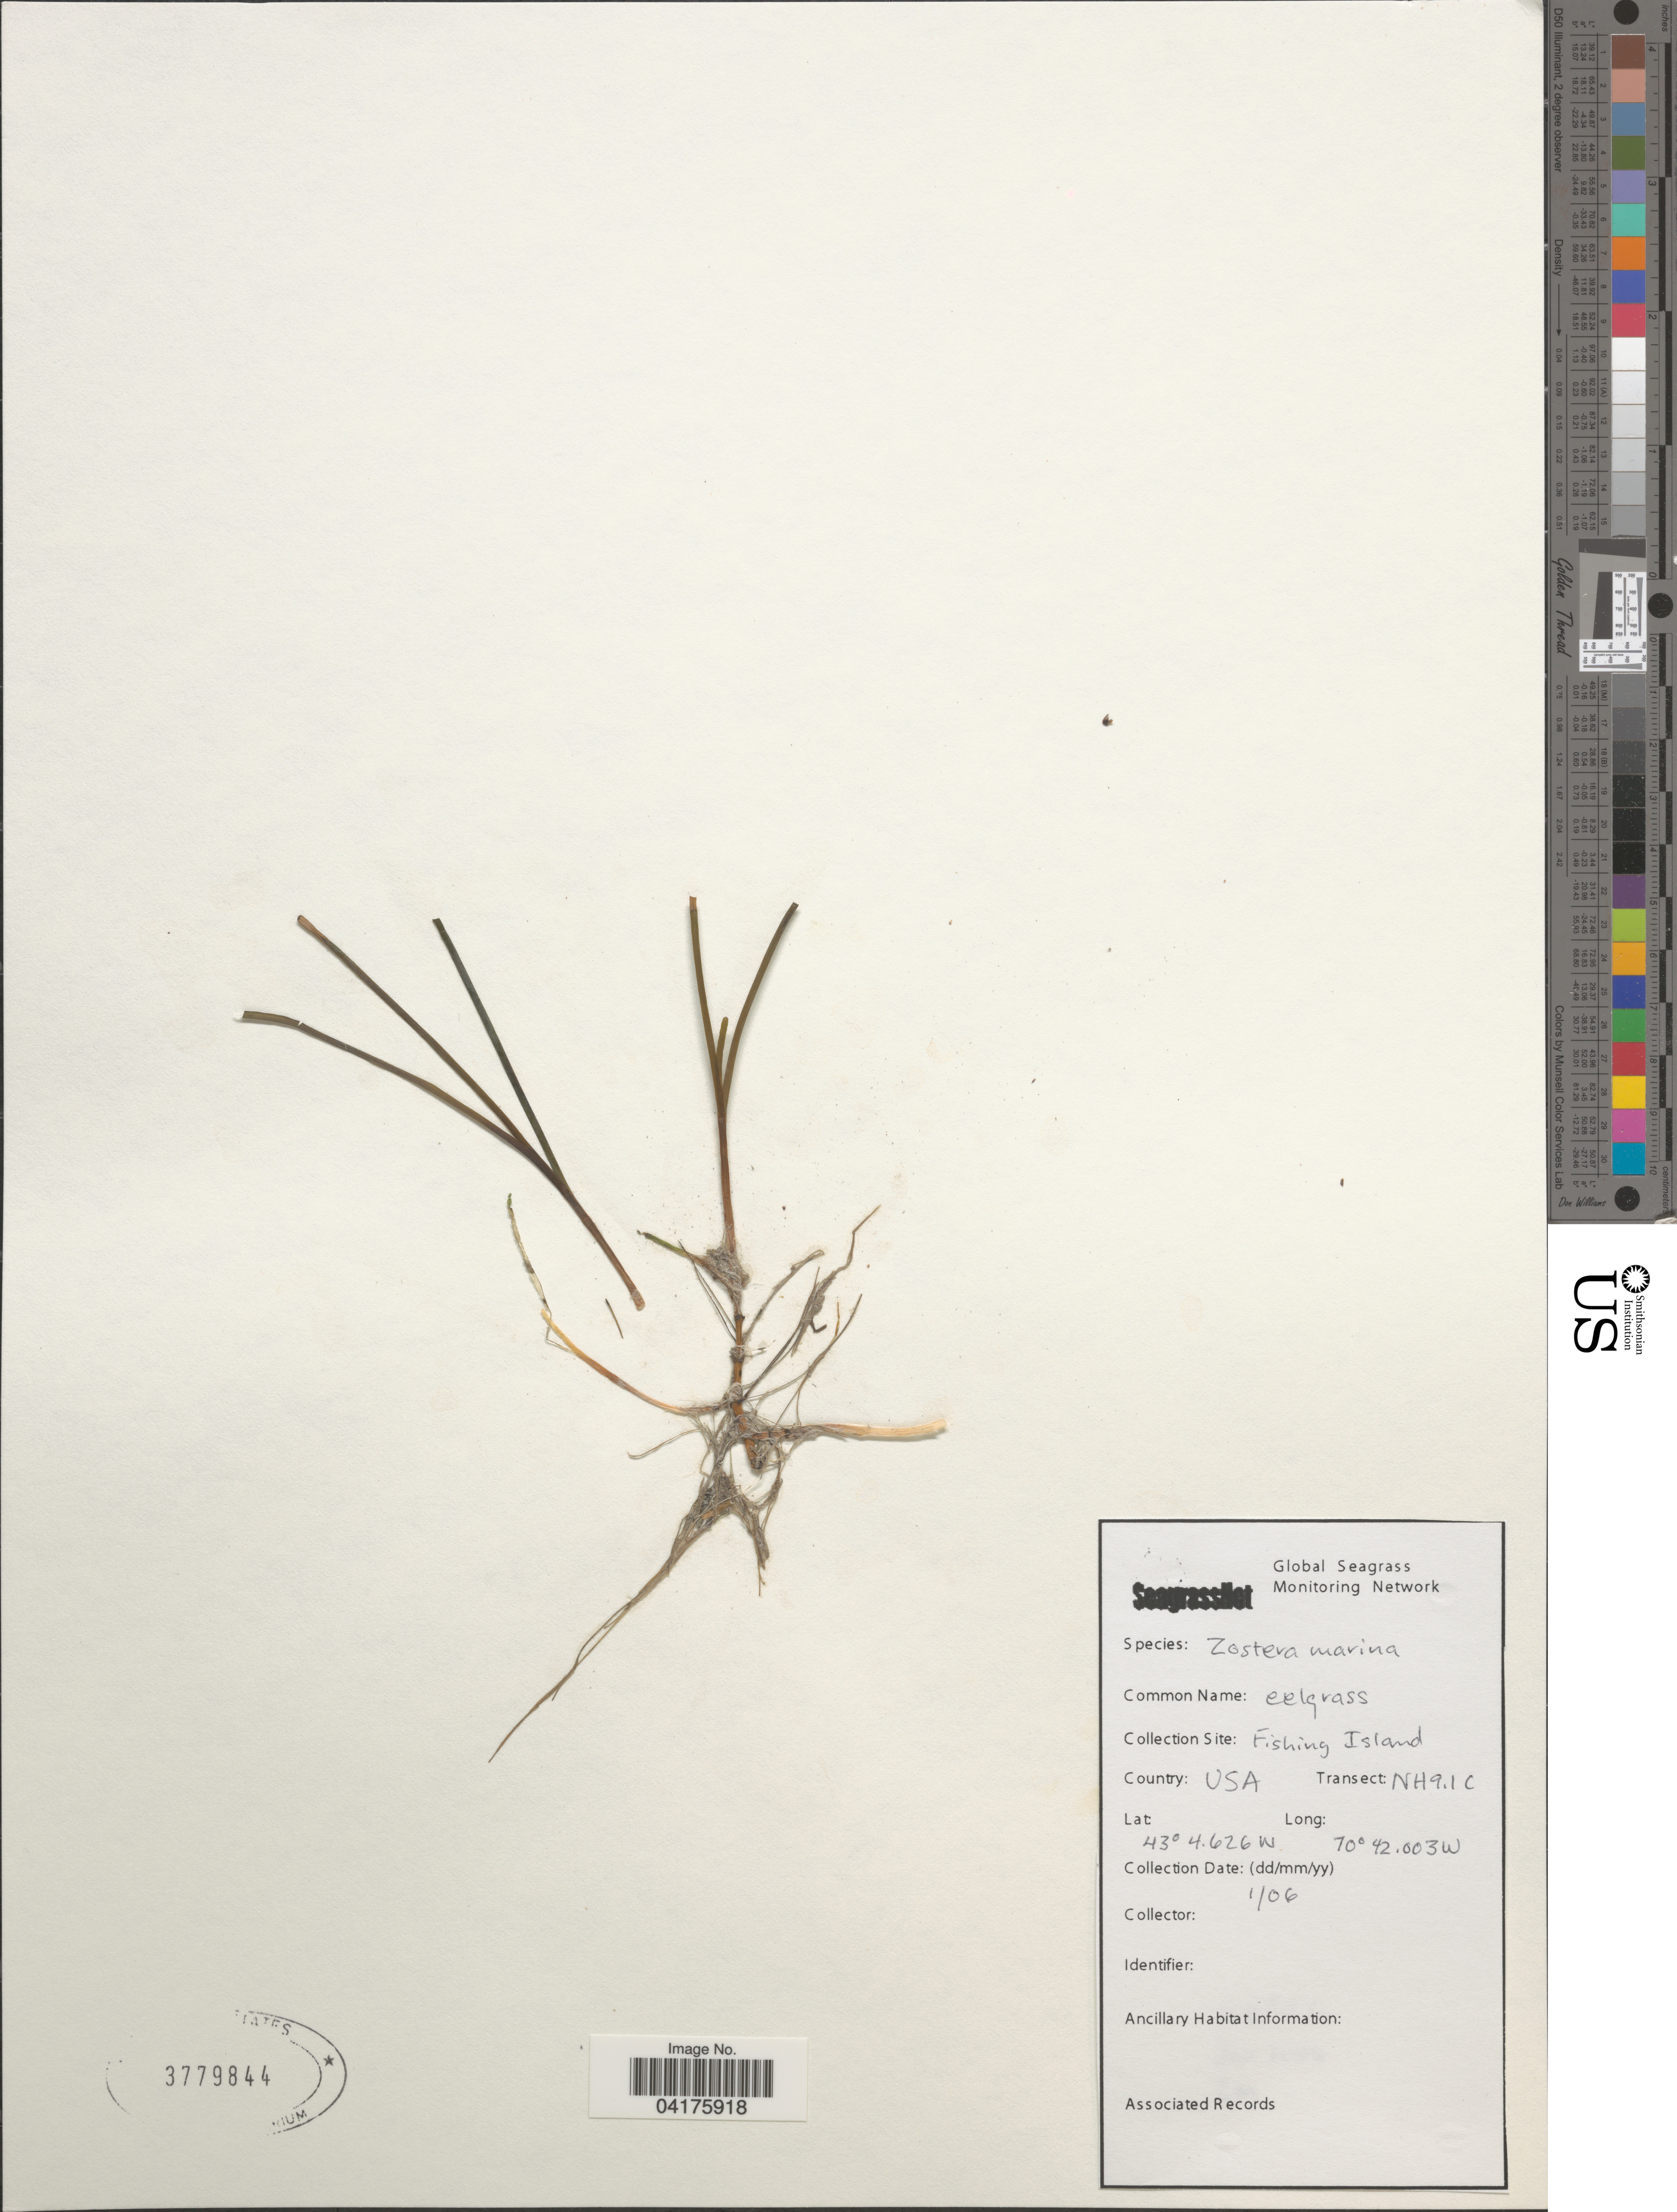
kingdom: Plantae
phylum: Tracheophyta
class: Liliopsida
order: Alismatales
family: Zosteraceae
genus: Zostera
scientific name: Zostera marina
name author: L.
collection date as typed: Transcribed d/m/y: /1/6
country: United States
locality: Fishing Island. Transect NH9.1C.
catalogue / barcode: US 3779844